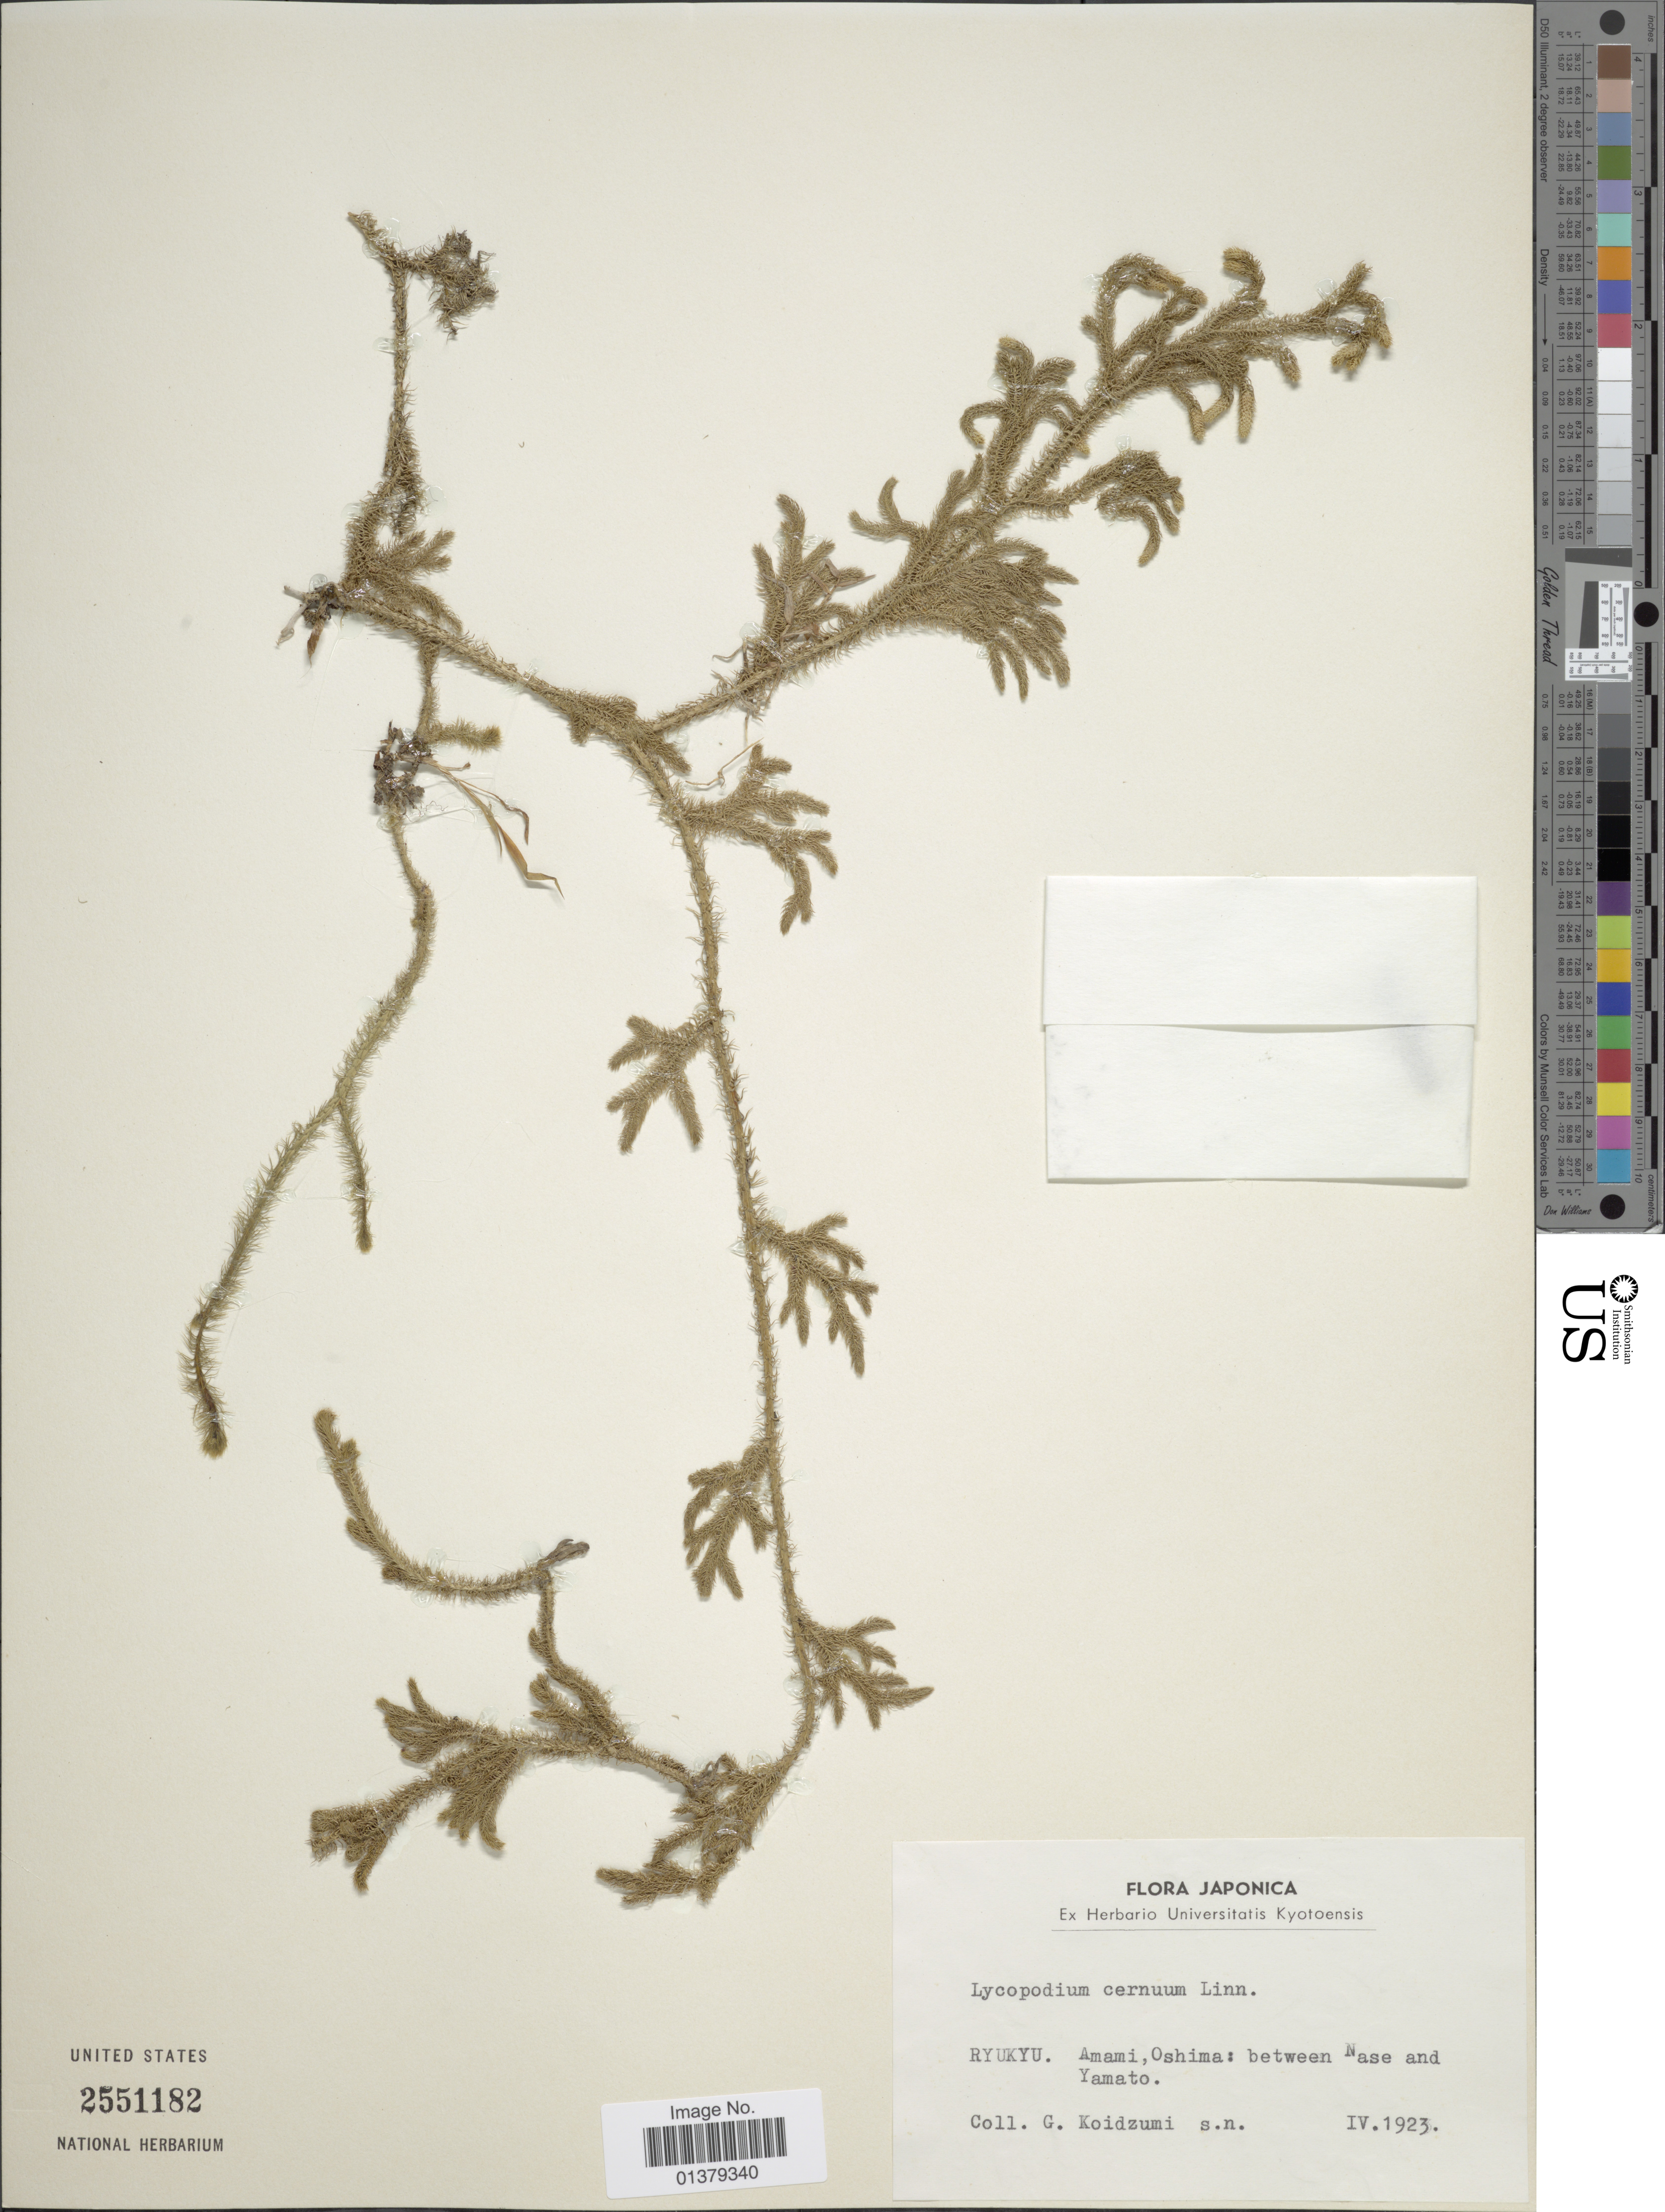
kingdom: Plantae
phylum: Tracheophyta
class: Lycopodiopsida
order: Lycopodiales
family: Lycopodiaceae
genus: Palhinhaea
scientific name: Palhinhaea cernua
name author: (L.) Vasc. & Franco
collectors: G. Koidzumi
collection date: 1923-04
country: Japan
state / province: Okinawa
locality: Ryukyu. Amami, Oshima: between Nase and Yamato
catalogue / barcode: US 2551182